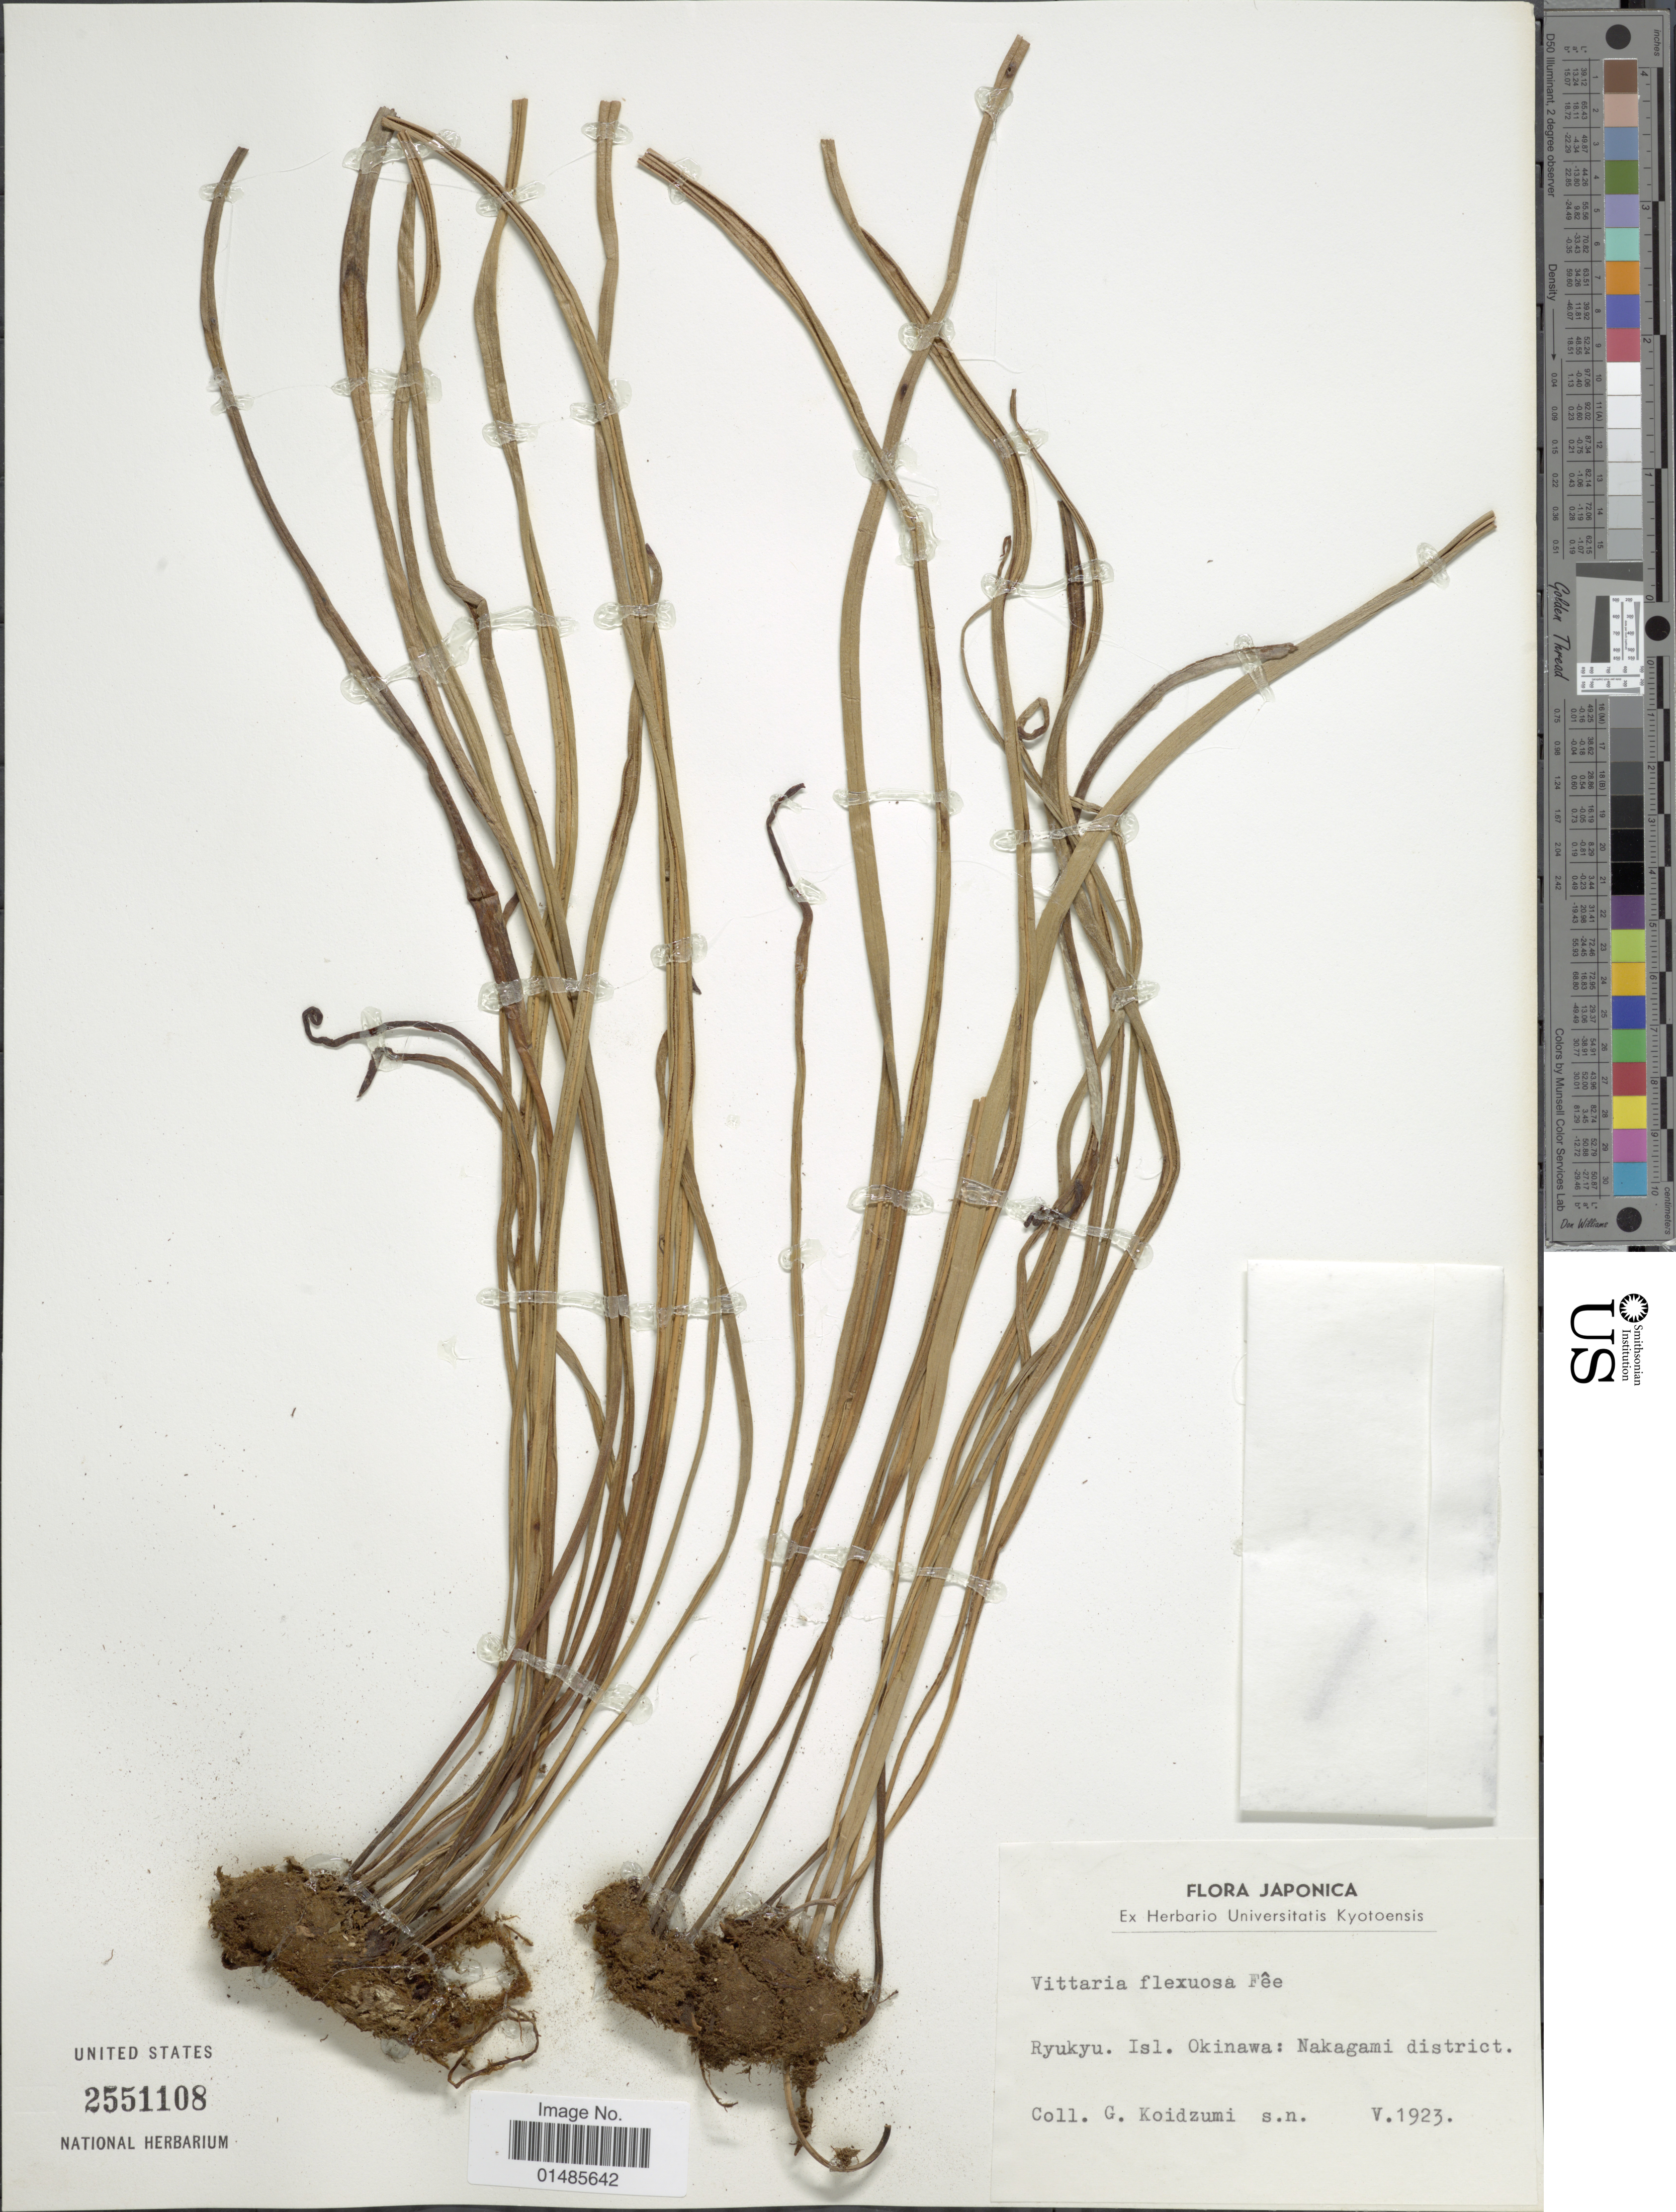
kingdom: Plantae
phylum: Tracheophyta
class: Polypodiopsida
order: Polypodiales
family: Pteridaceae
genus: Haplopteris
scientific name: Haplopteris flexuosa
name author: (Fée) E.H. Crane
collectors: G. Koidzumi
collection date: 1923-05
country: Japan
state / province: Okinawa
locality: Ryukyu: Isl. Okinawa: Nakagami district.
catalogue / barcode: US 2551108